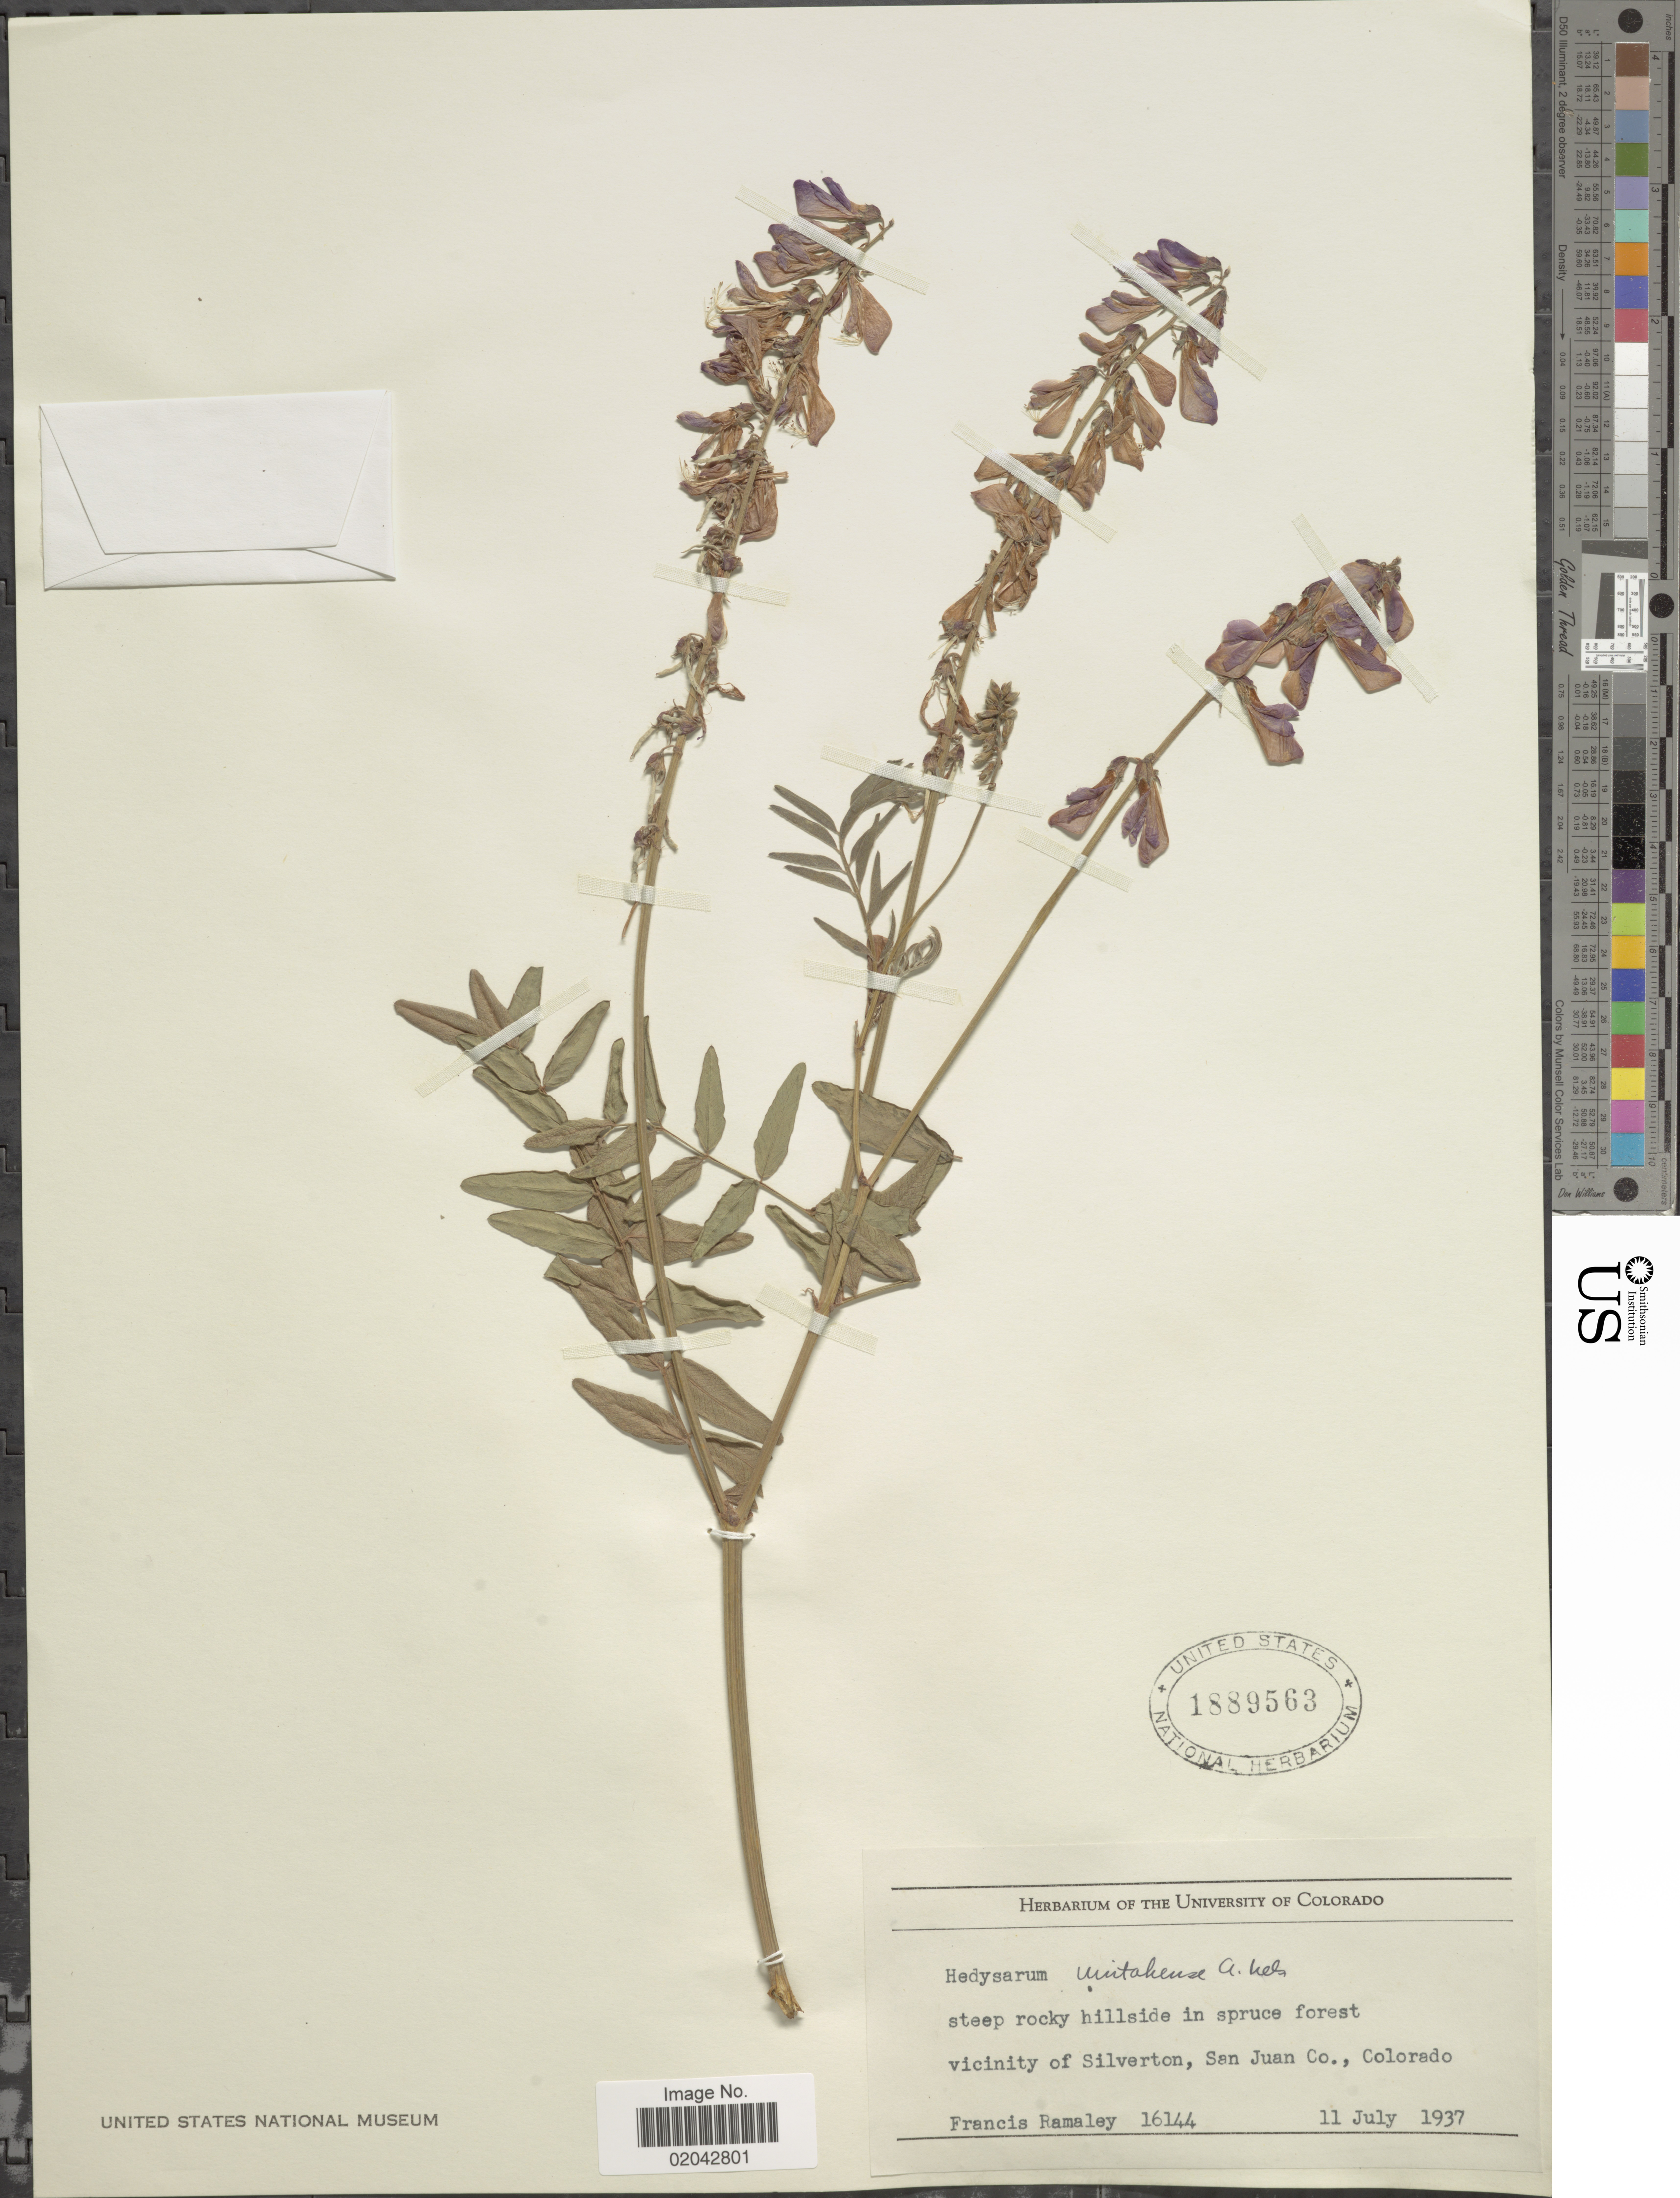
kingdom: Plantae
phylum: Tracheophyta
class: Magnoliopsida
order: Fabales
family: Fabaceae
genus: Hedysarum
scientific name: Hedysarum uintahense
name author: A. Nelson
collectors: F. Ramaley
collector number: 16144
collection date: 1937-07-11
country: United States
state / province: Colorado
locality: Steep rocky hillside in spruce forest, vicinity of Silverton, San Juan Co.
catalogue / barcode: US 1889563